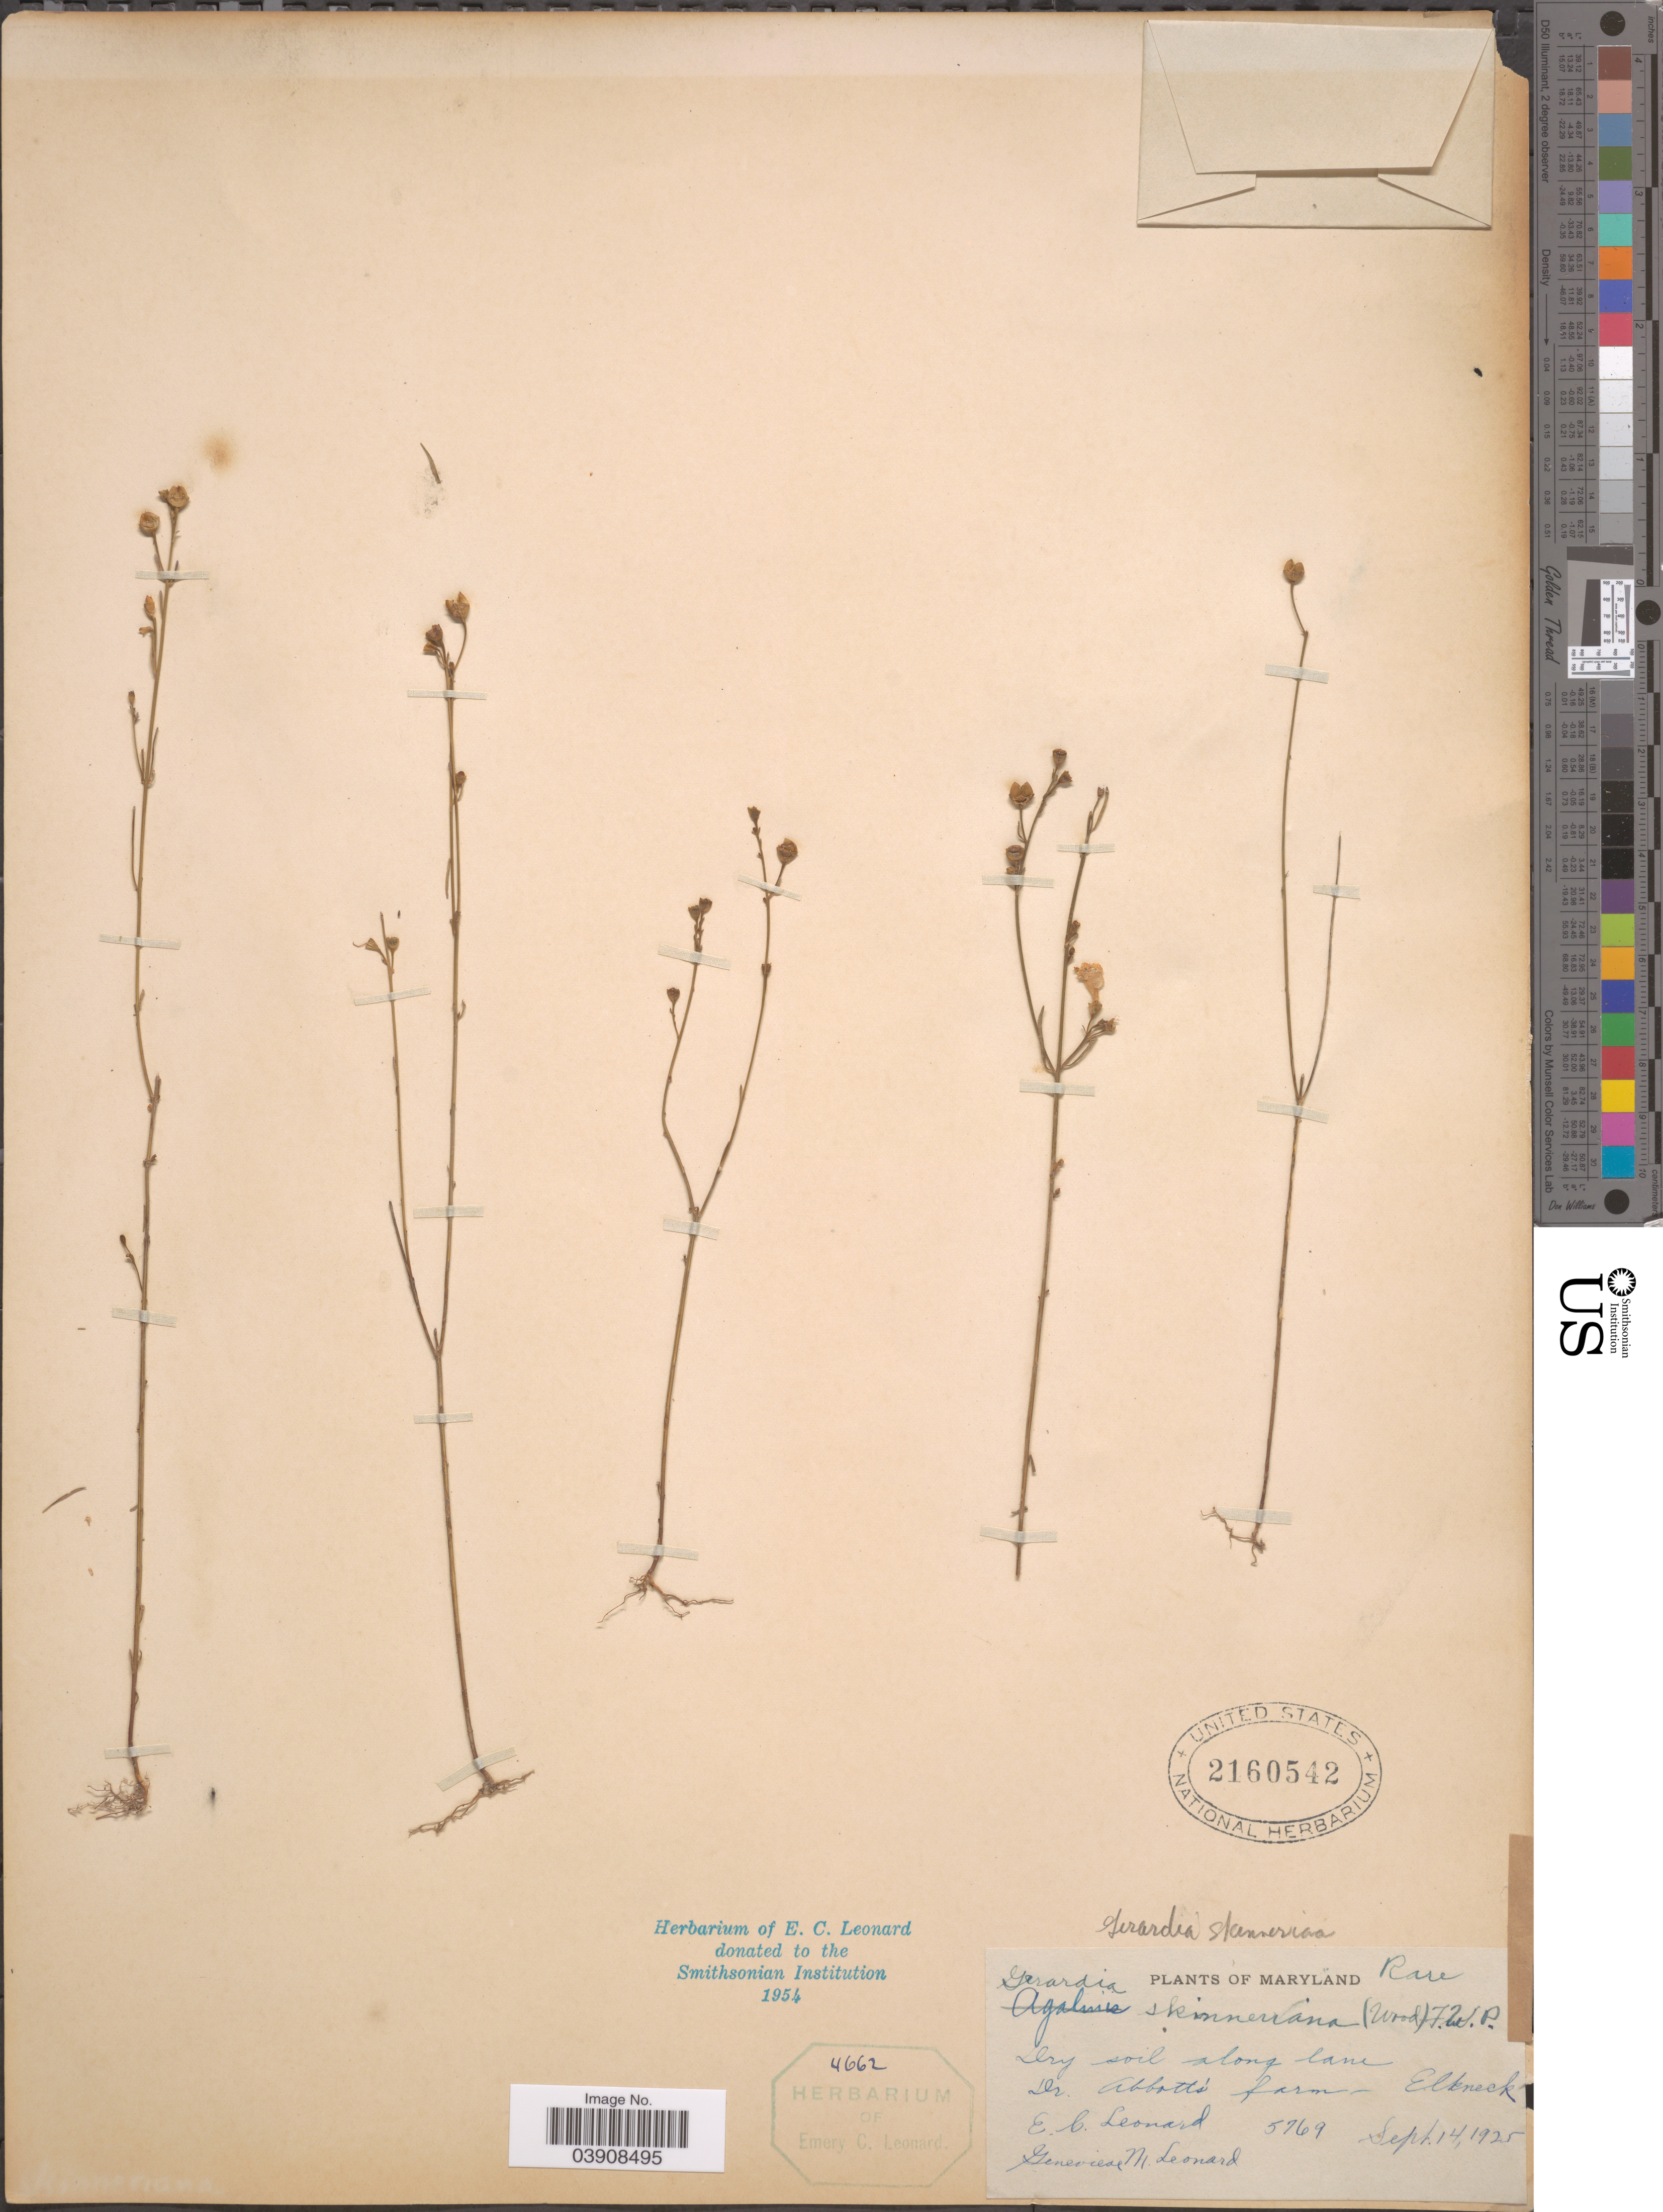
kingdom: Plantae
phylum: Tracheophyta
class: Magnoliopsida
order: Lamiales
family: Orobanchaceae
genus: Agalinis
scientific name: Agalinis skinneriana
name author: (Alph. Wood ex A. Gray) Britton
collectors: E. C. Leonard & G. M. Leonard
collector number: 5769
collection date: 1925-09-14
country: United States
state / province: Maryland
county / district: Cecil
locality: Along lane. Dr. Abbott's farm- Elk neck.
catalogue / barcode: US 2160542